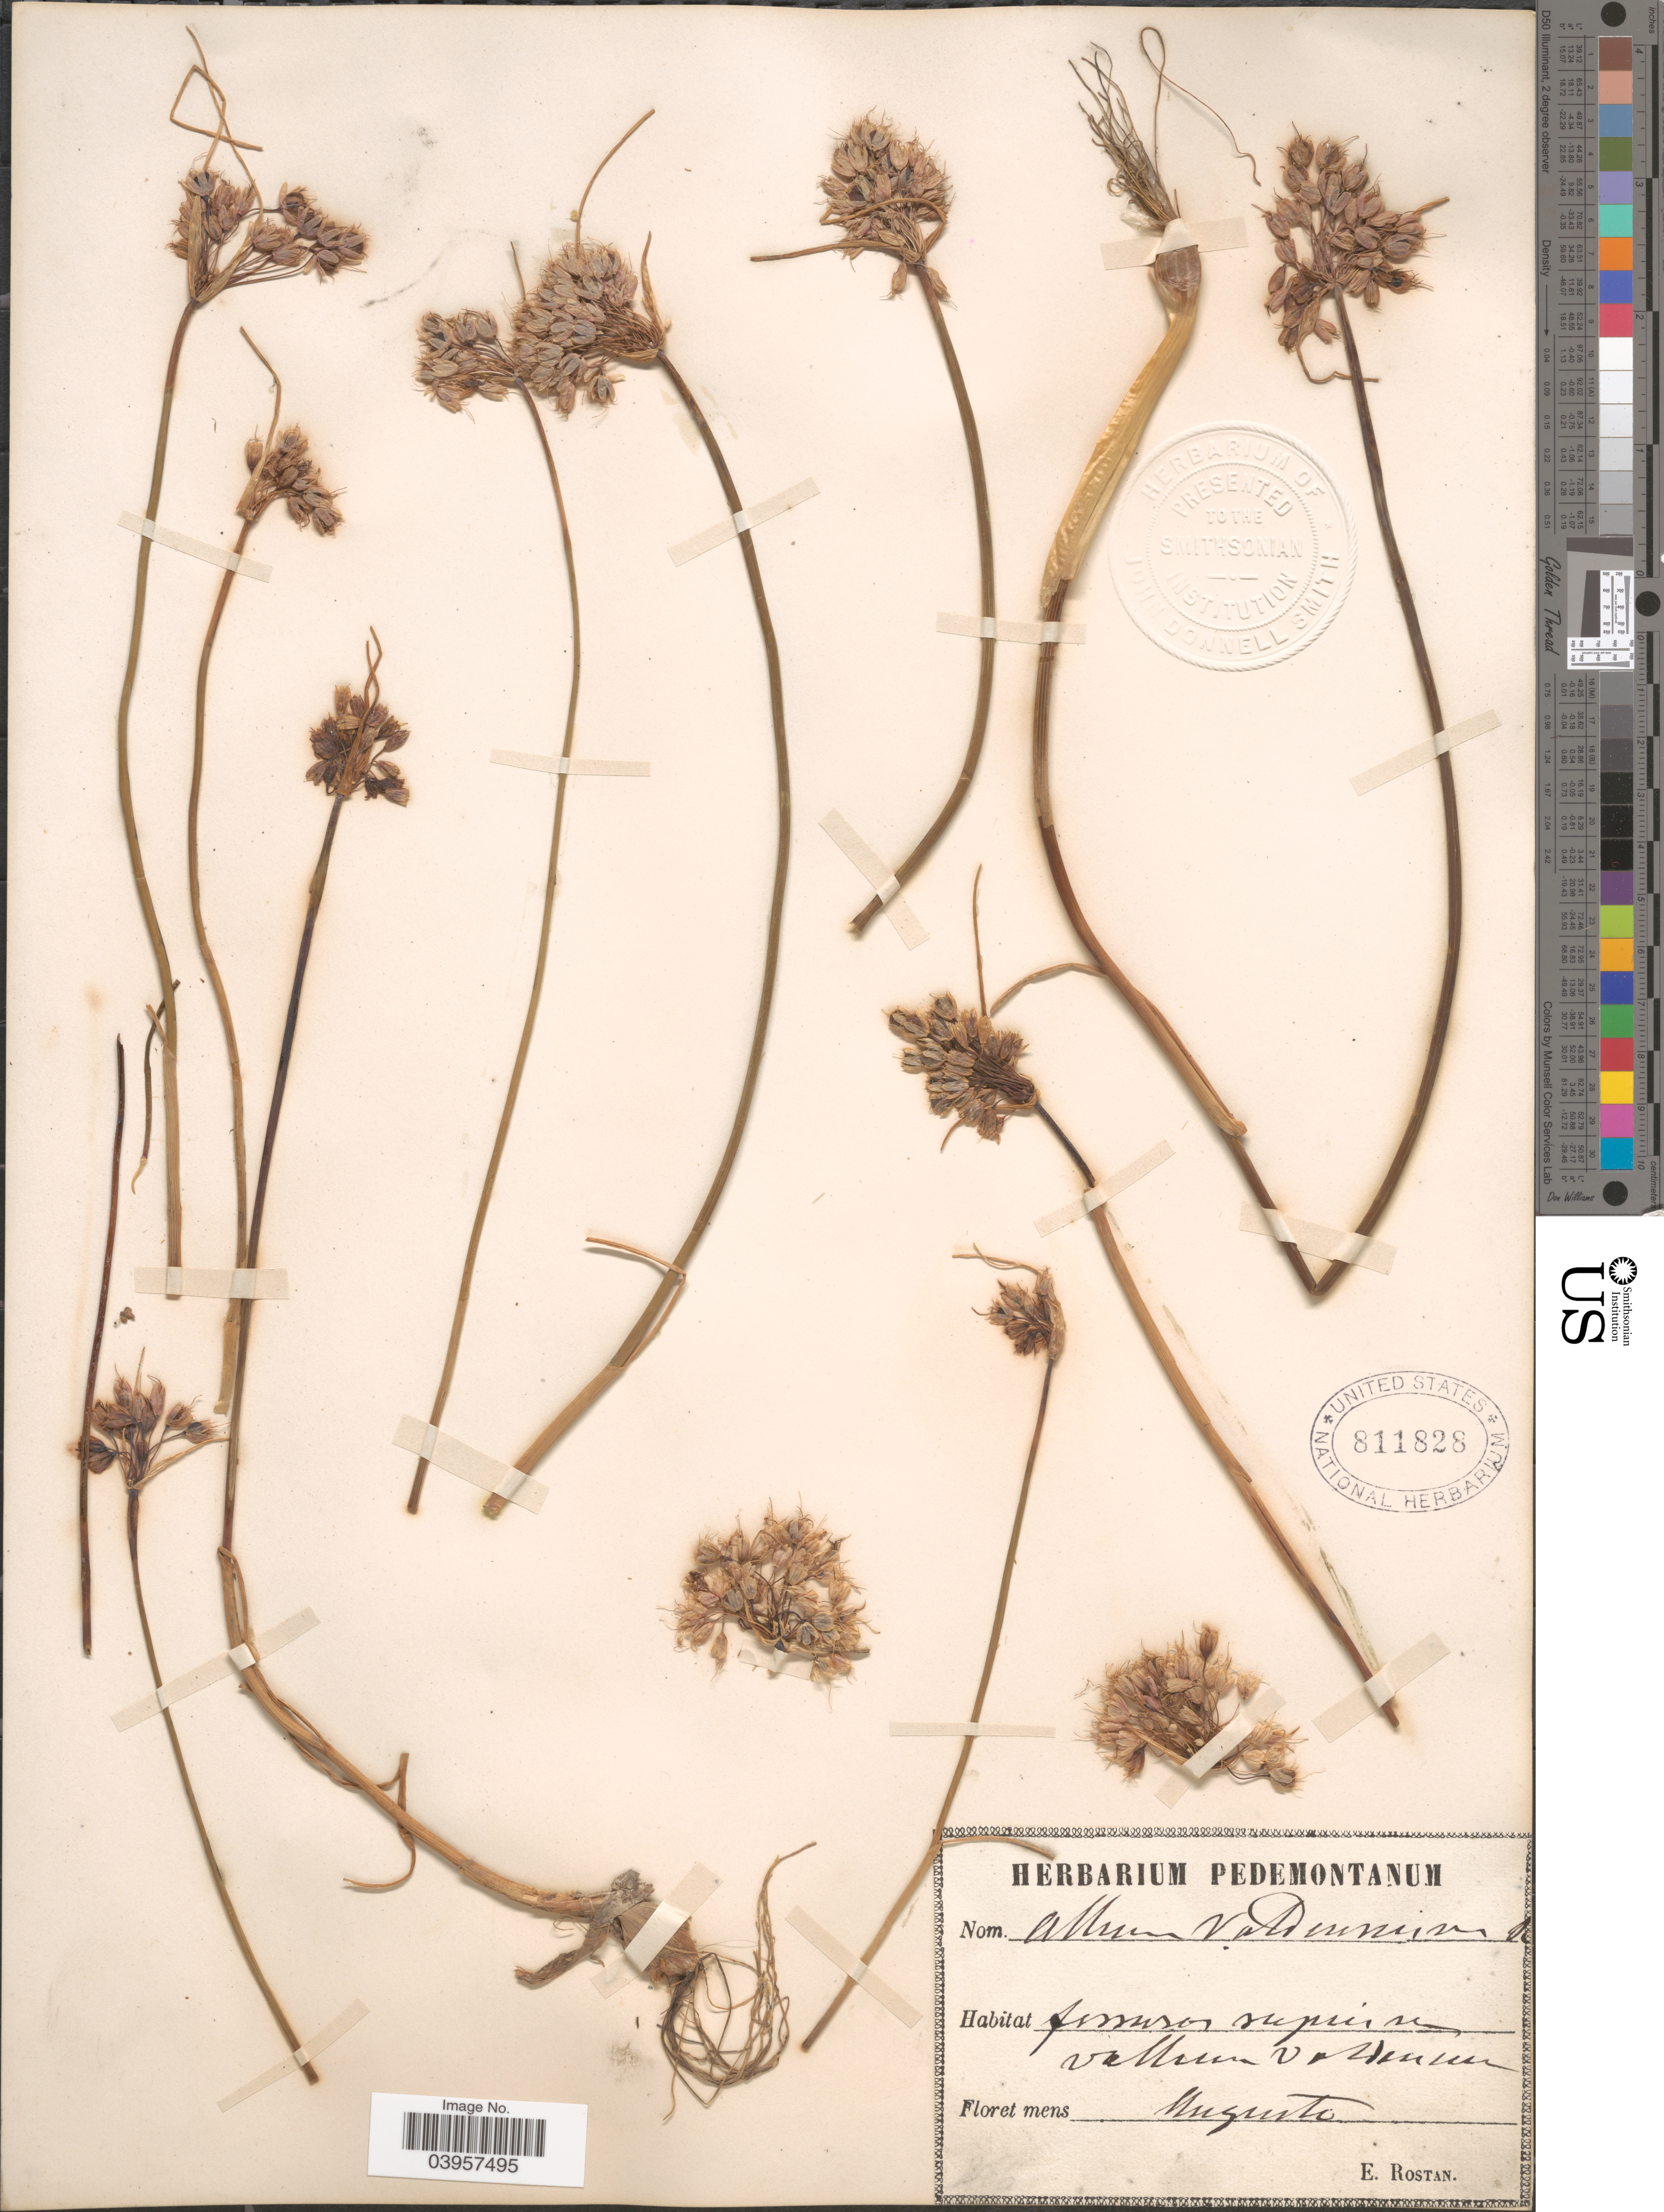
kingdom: Plantae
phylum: Tracheophyta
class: Liliopsida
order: Asparagales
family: Amaryllidaceae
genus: Allium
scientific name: Allium sp.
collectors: E. Rostan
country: Italy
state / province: Piedmont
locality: Pedemontanum.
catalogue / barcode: US 811828